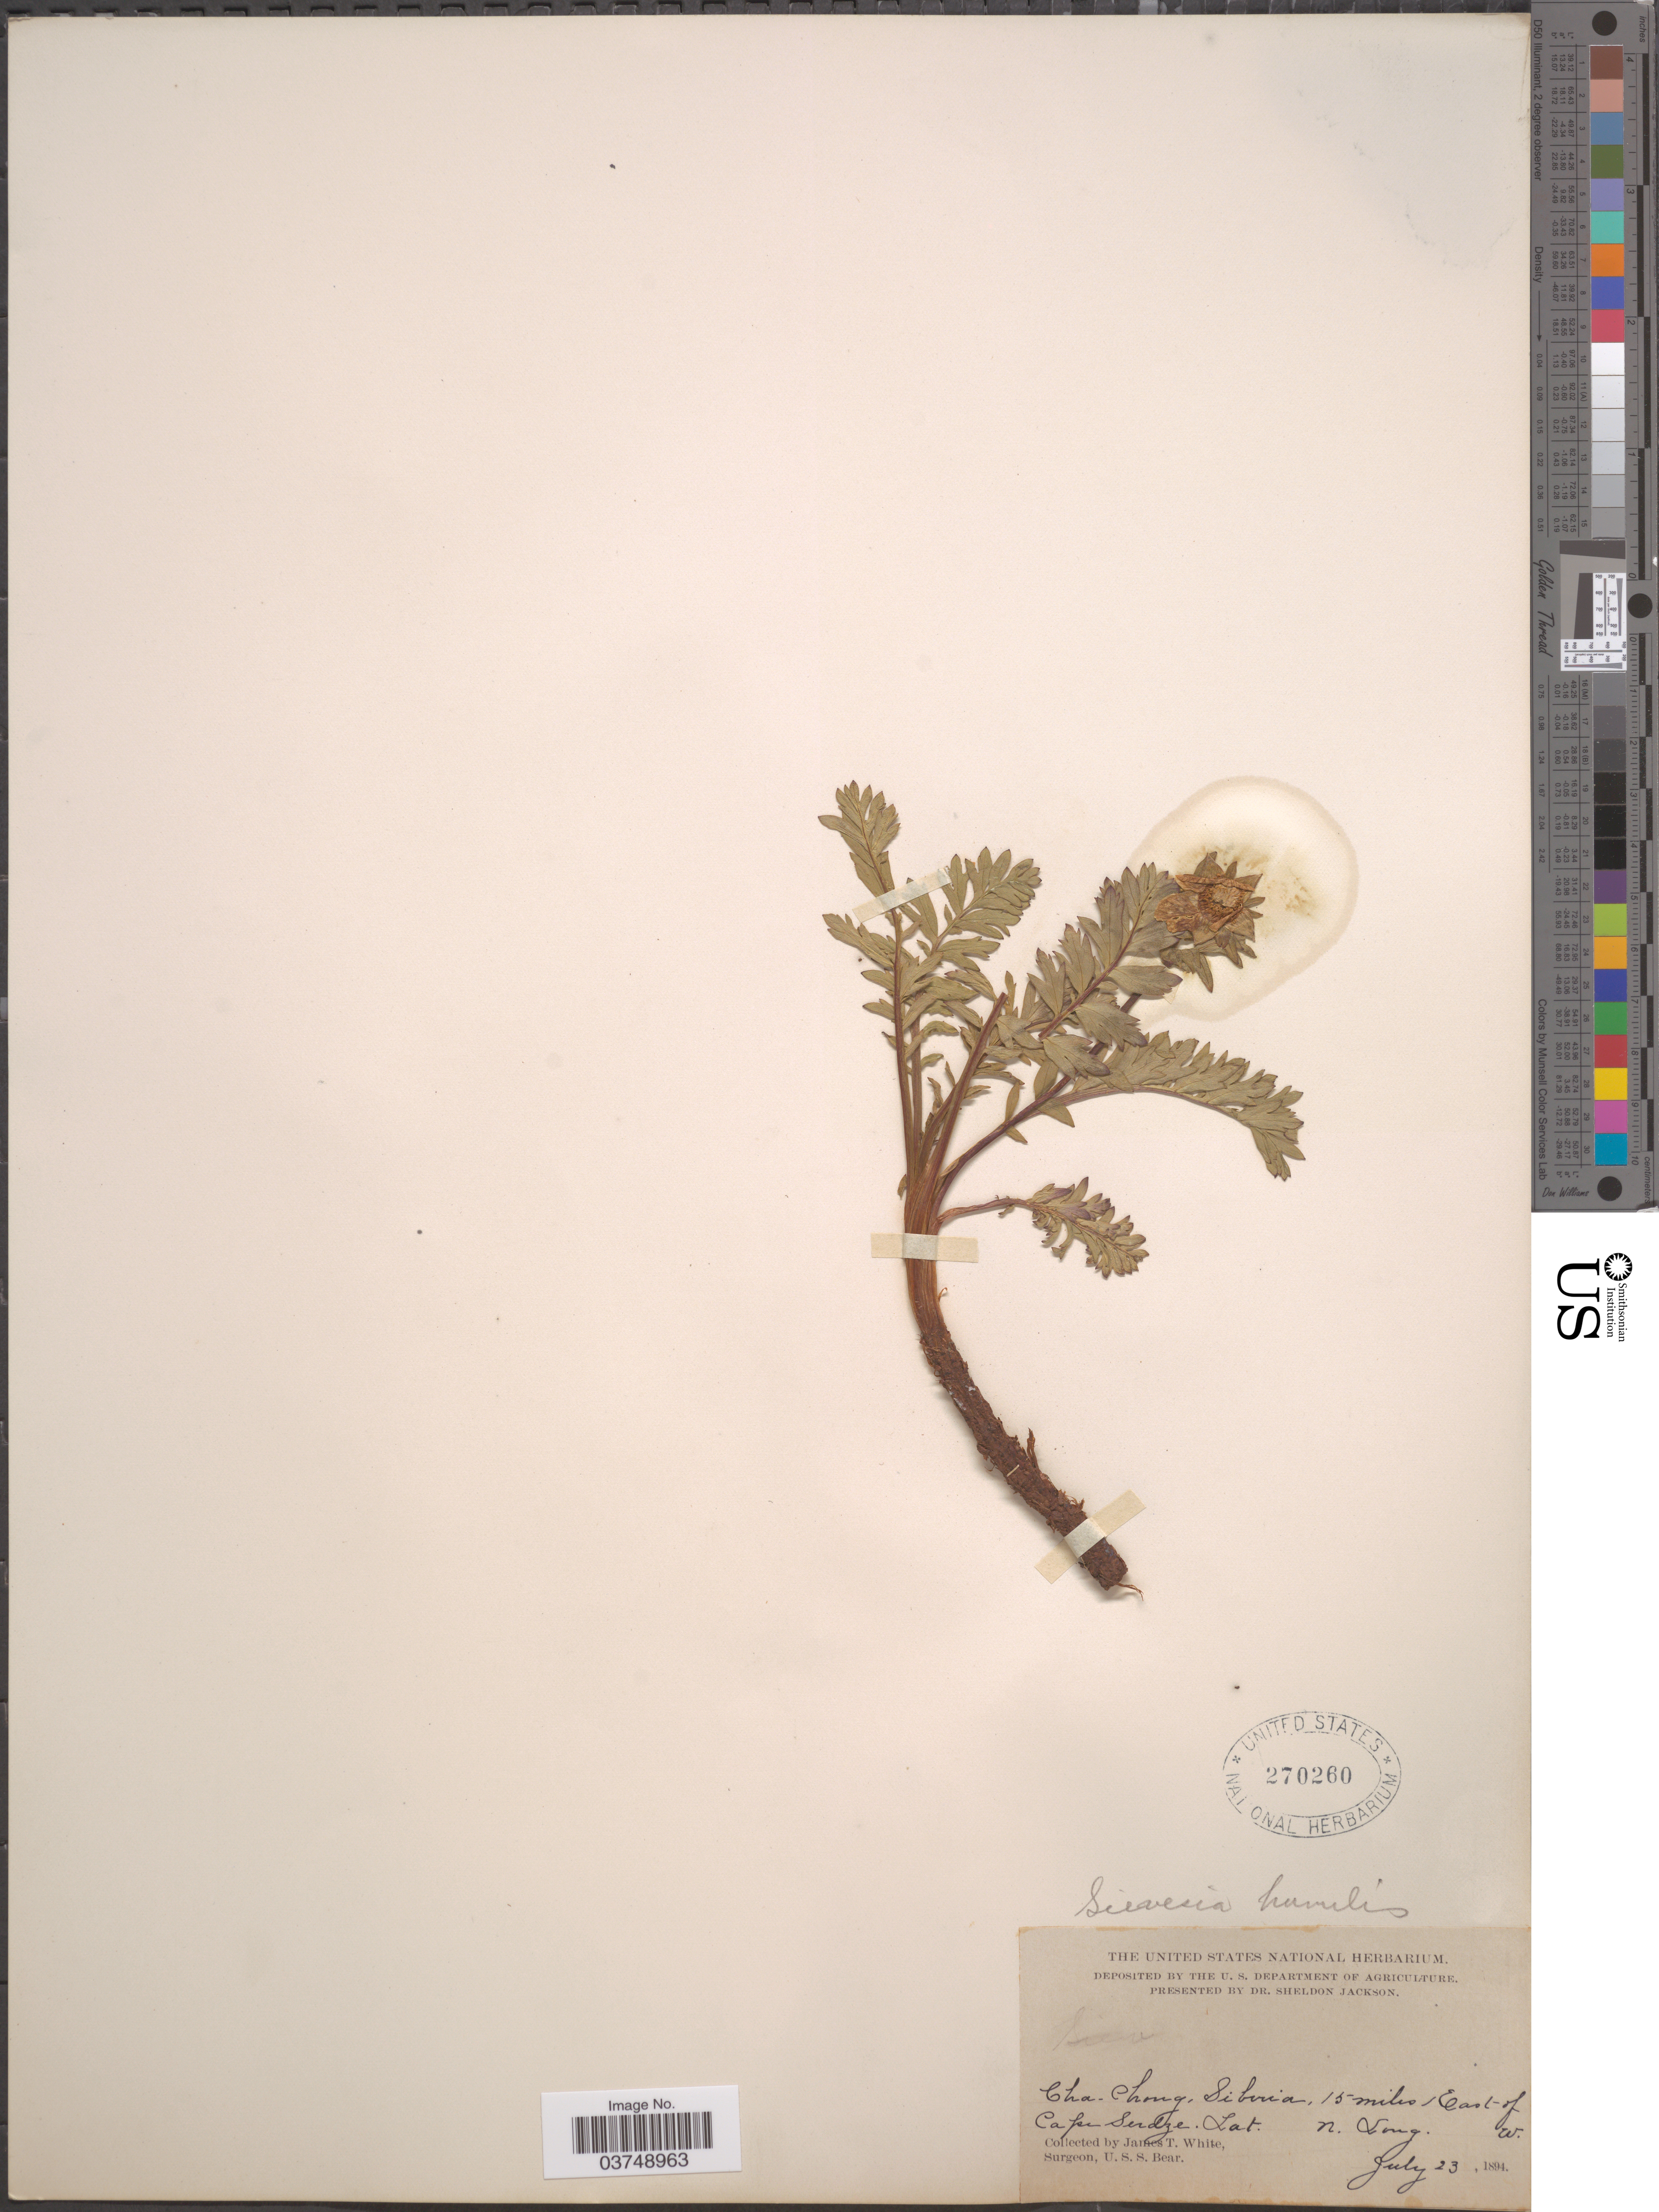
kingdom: Plantae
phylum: Tracheophyta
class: Magnoliopsida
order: Rosales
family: Rosaceae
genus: Geum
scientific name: Geum rossii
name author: (R. Br.) Ser.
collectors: J. T. White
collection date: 1894-07-23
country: Russian Federation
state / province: Chukotka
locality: Cha-Chong, Siberia, 15 miles, East of Cape Serdze.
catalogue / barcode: US 270260